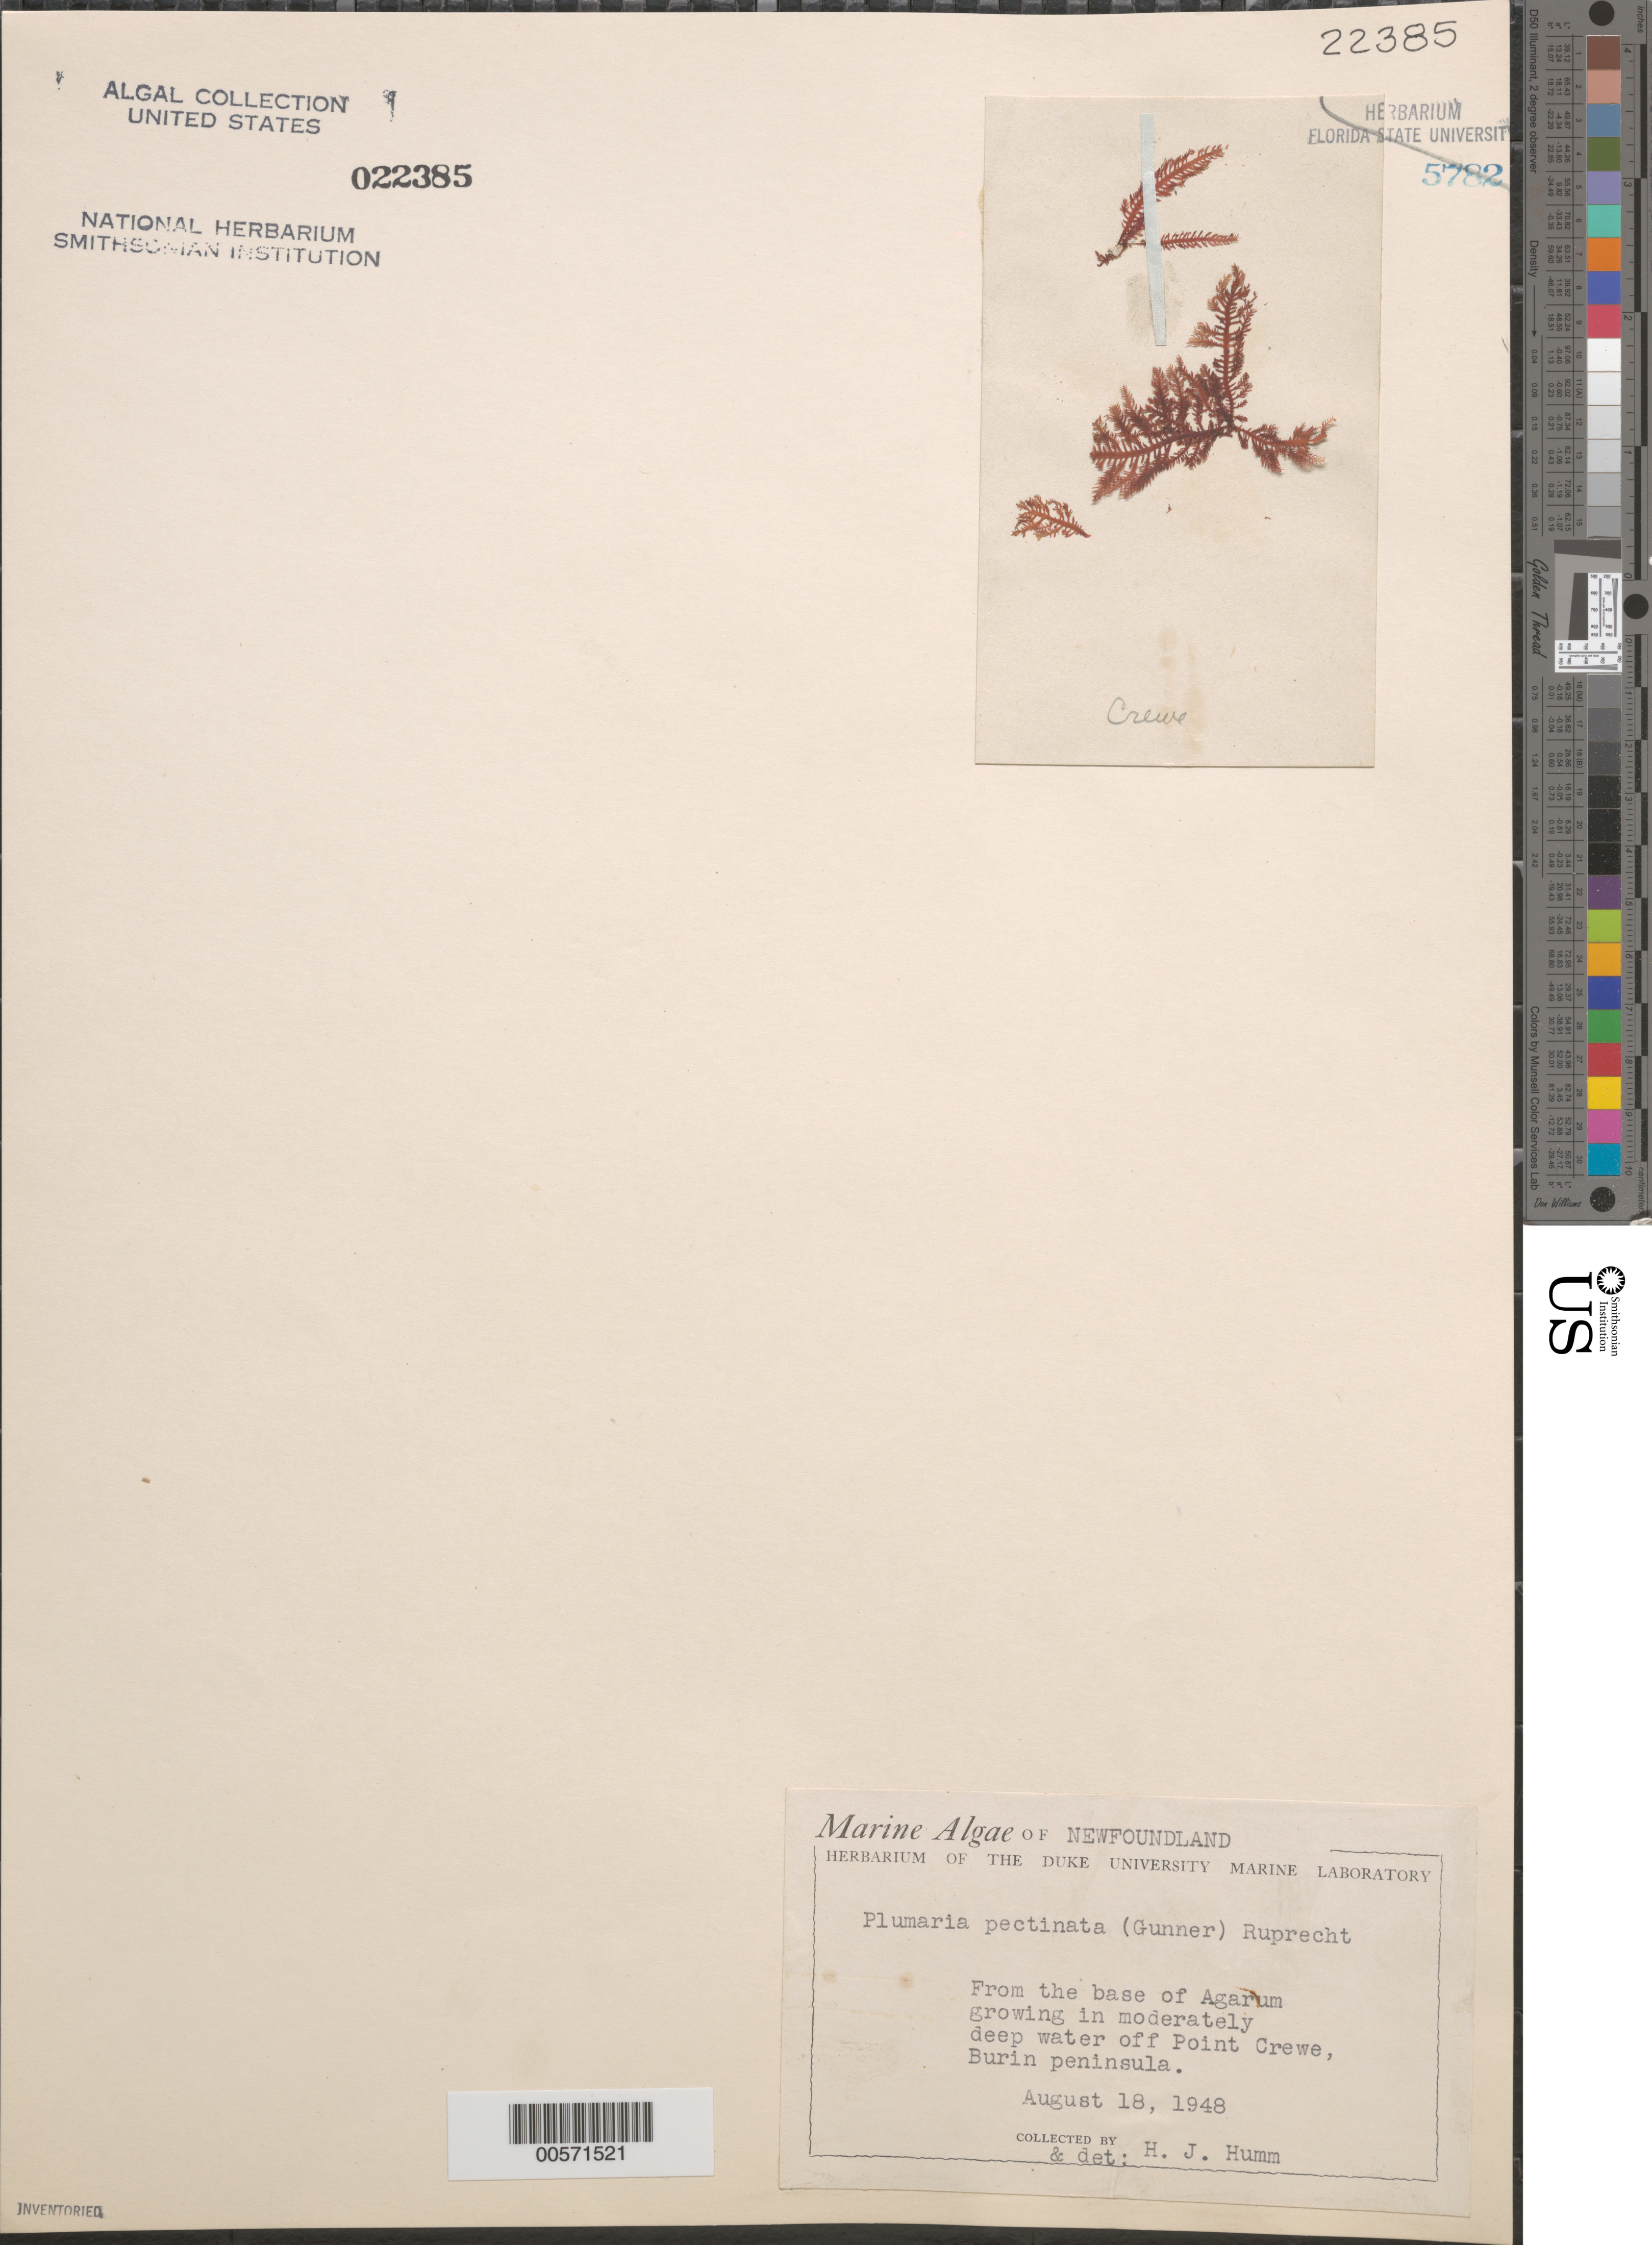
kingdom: Plantae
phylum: Rhodophyta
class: Florideophyceae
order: Ceramiales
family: Wrangeliaceae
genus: Plumaria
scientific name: Plumaria pectinata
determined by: Humm, Harold J.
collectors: H. J. Humm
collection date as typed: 18 Aug 1948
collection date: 1948-08-18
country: Canada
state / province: Newfoundland and Labrador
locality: Burin Peninsula, off Point Crewe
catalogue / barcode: US 22385